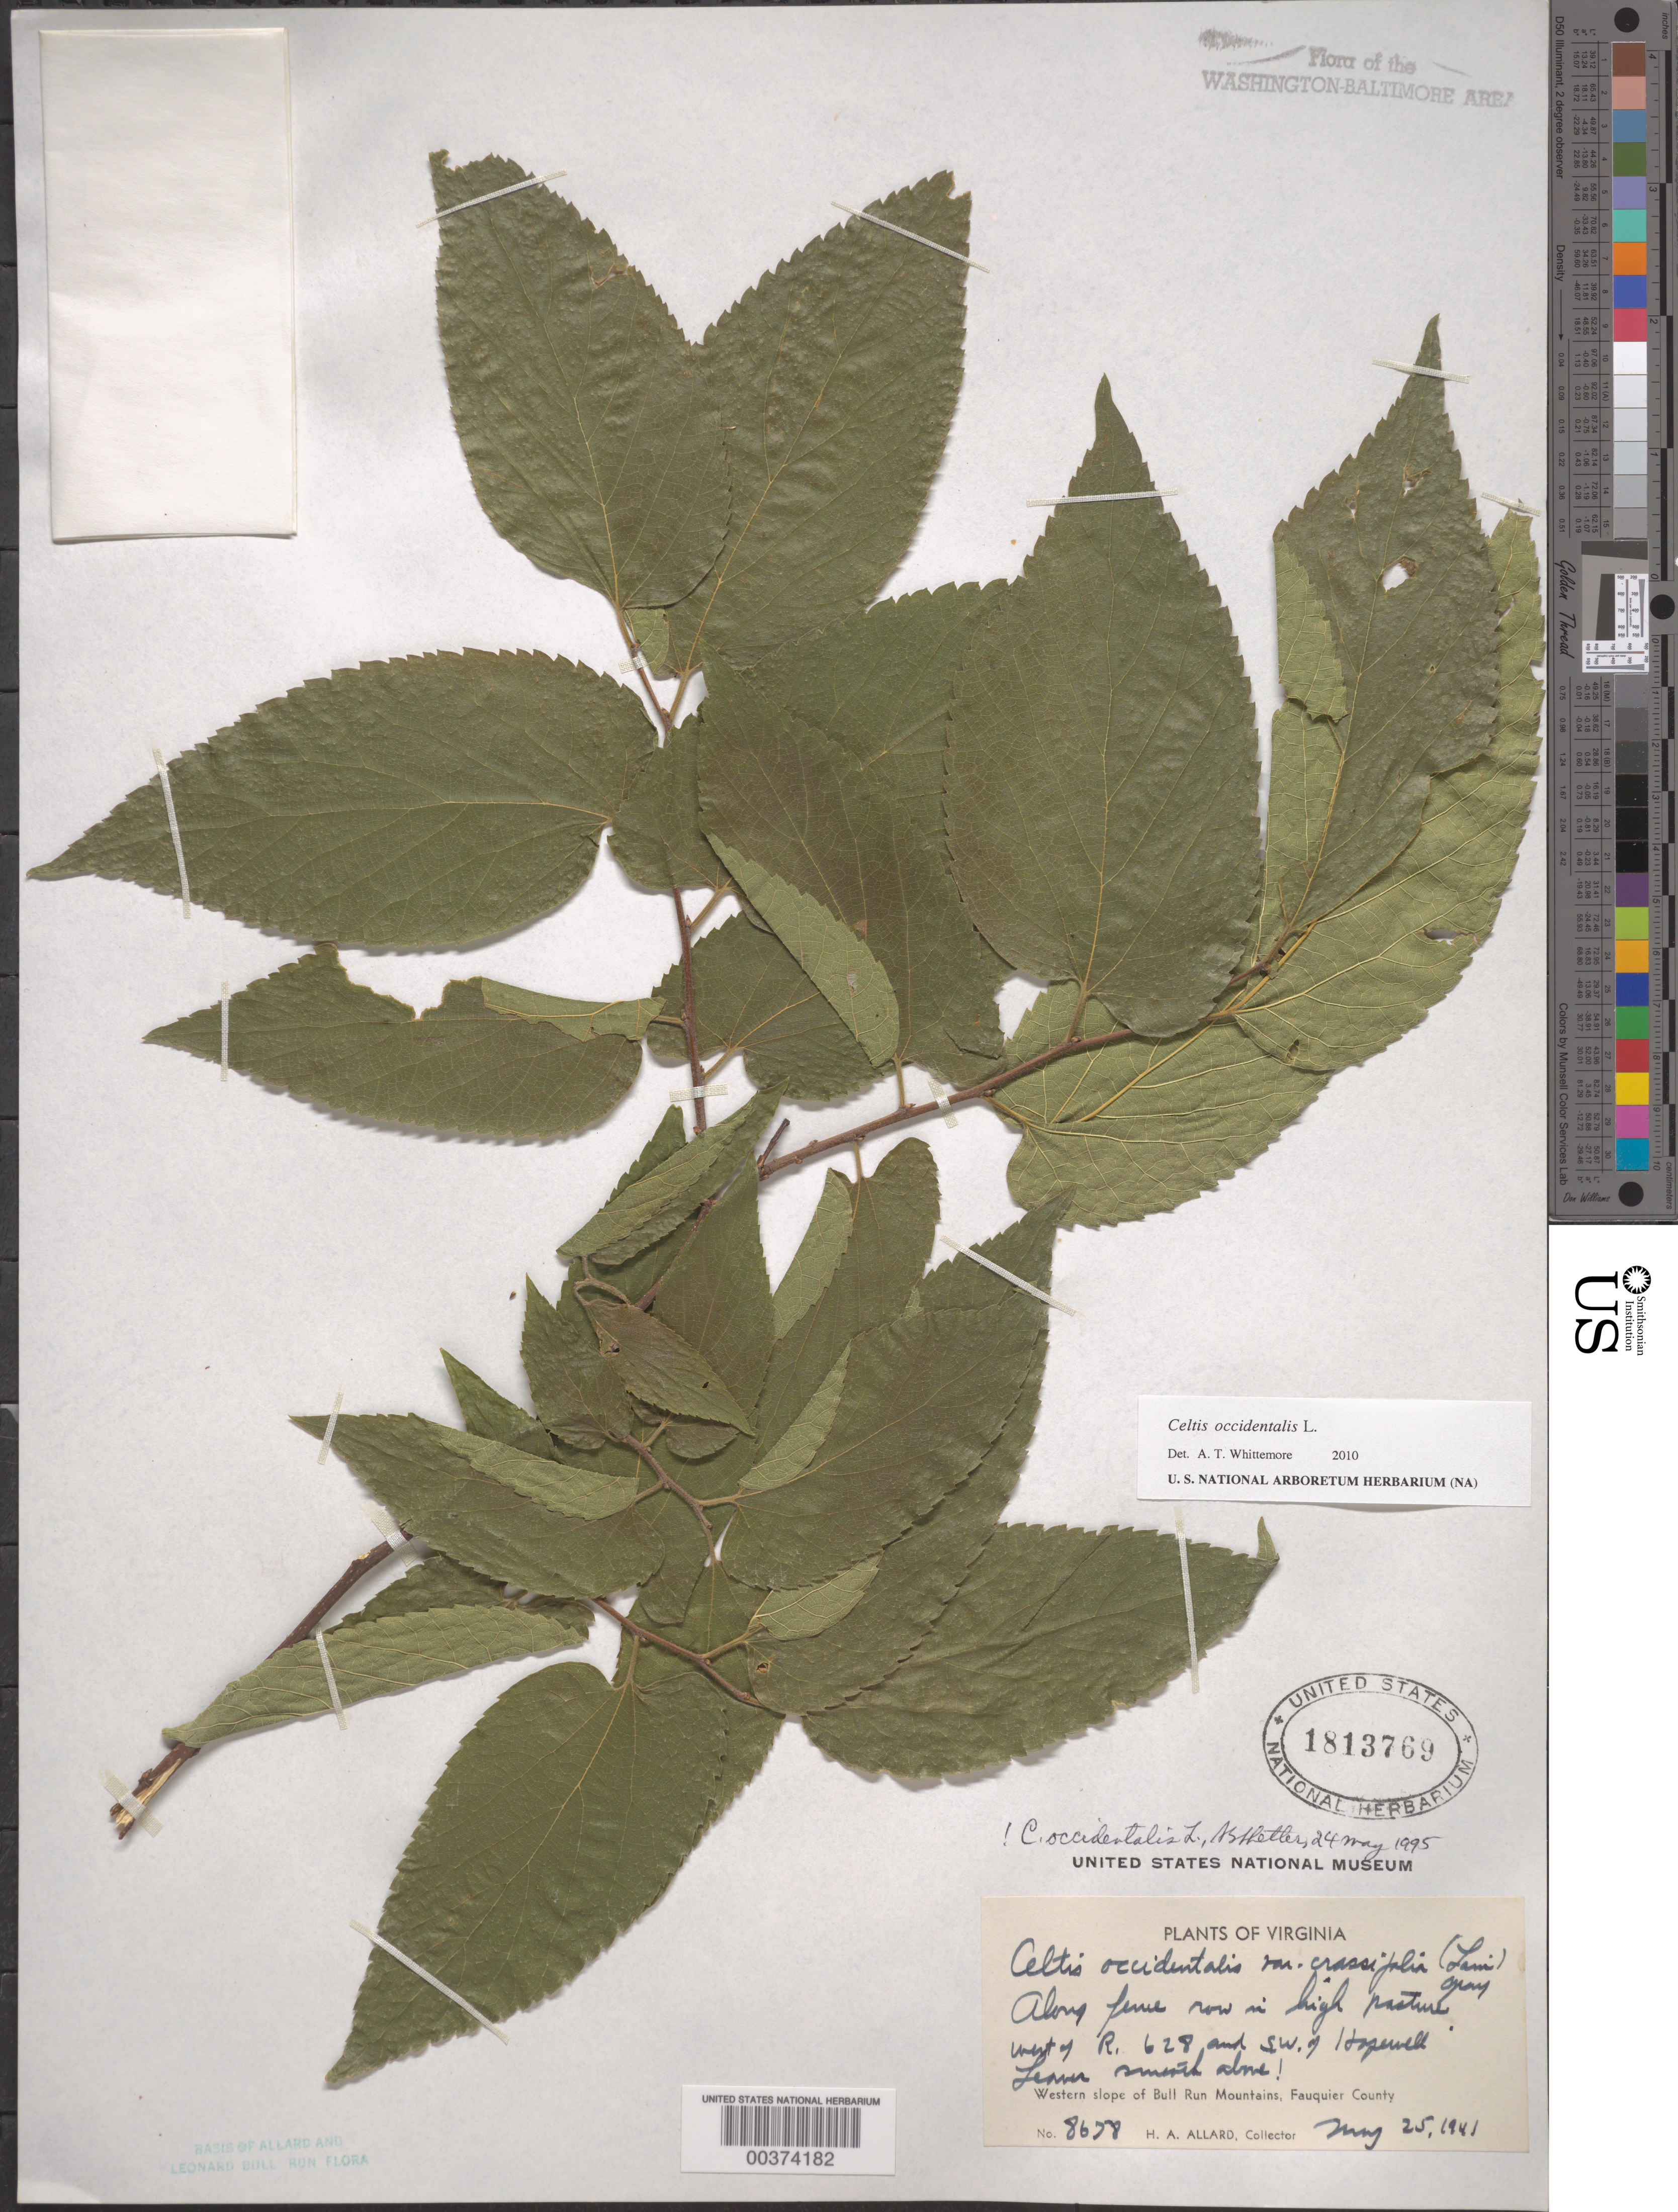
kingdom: Plantae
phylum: Tracheophyta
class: Magnoliopsida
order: Rosales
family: Cannabaceae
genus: Celtis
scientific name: Celtis occidentalis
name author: L.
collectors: H. A. Allard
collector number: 8678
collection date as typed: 25 May 1941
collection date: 1941-05-25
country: United States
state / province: Virginia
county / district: Fauquier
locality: West of Route 628 and southwest of Hopewell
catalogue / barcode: US 1813769